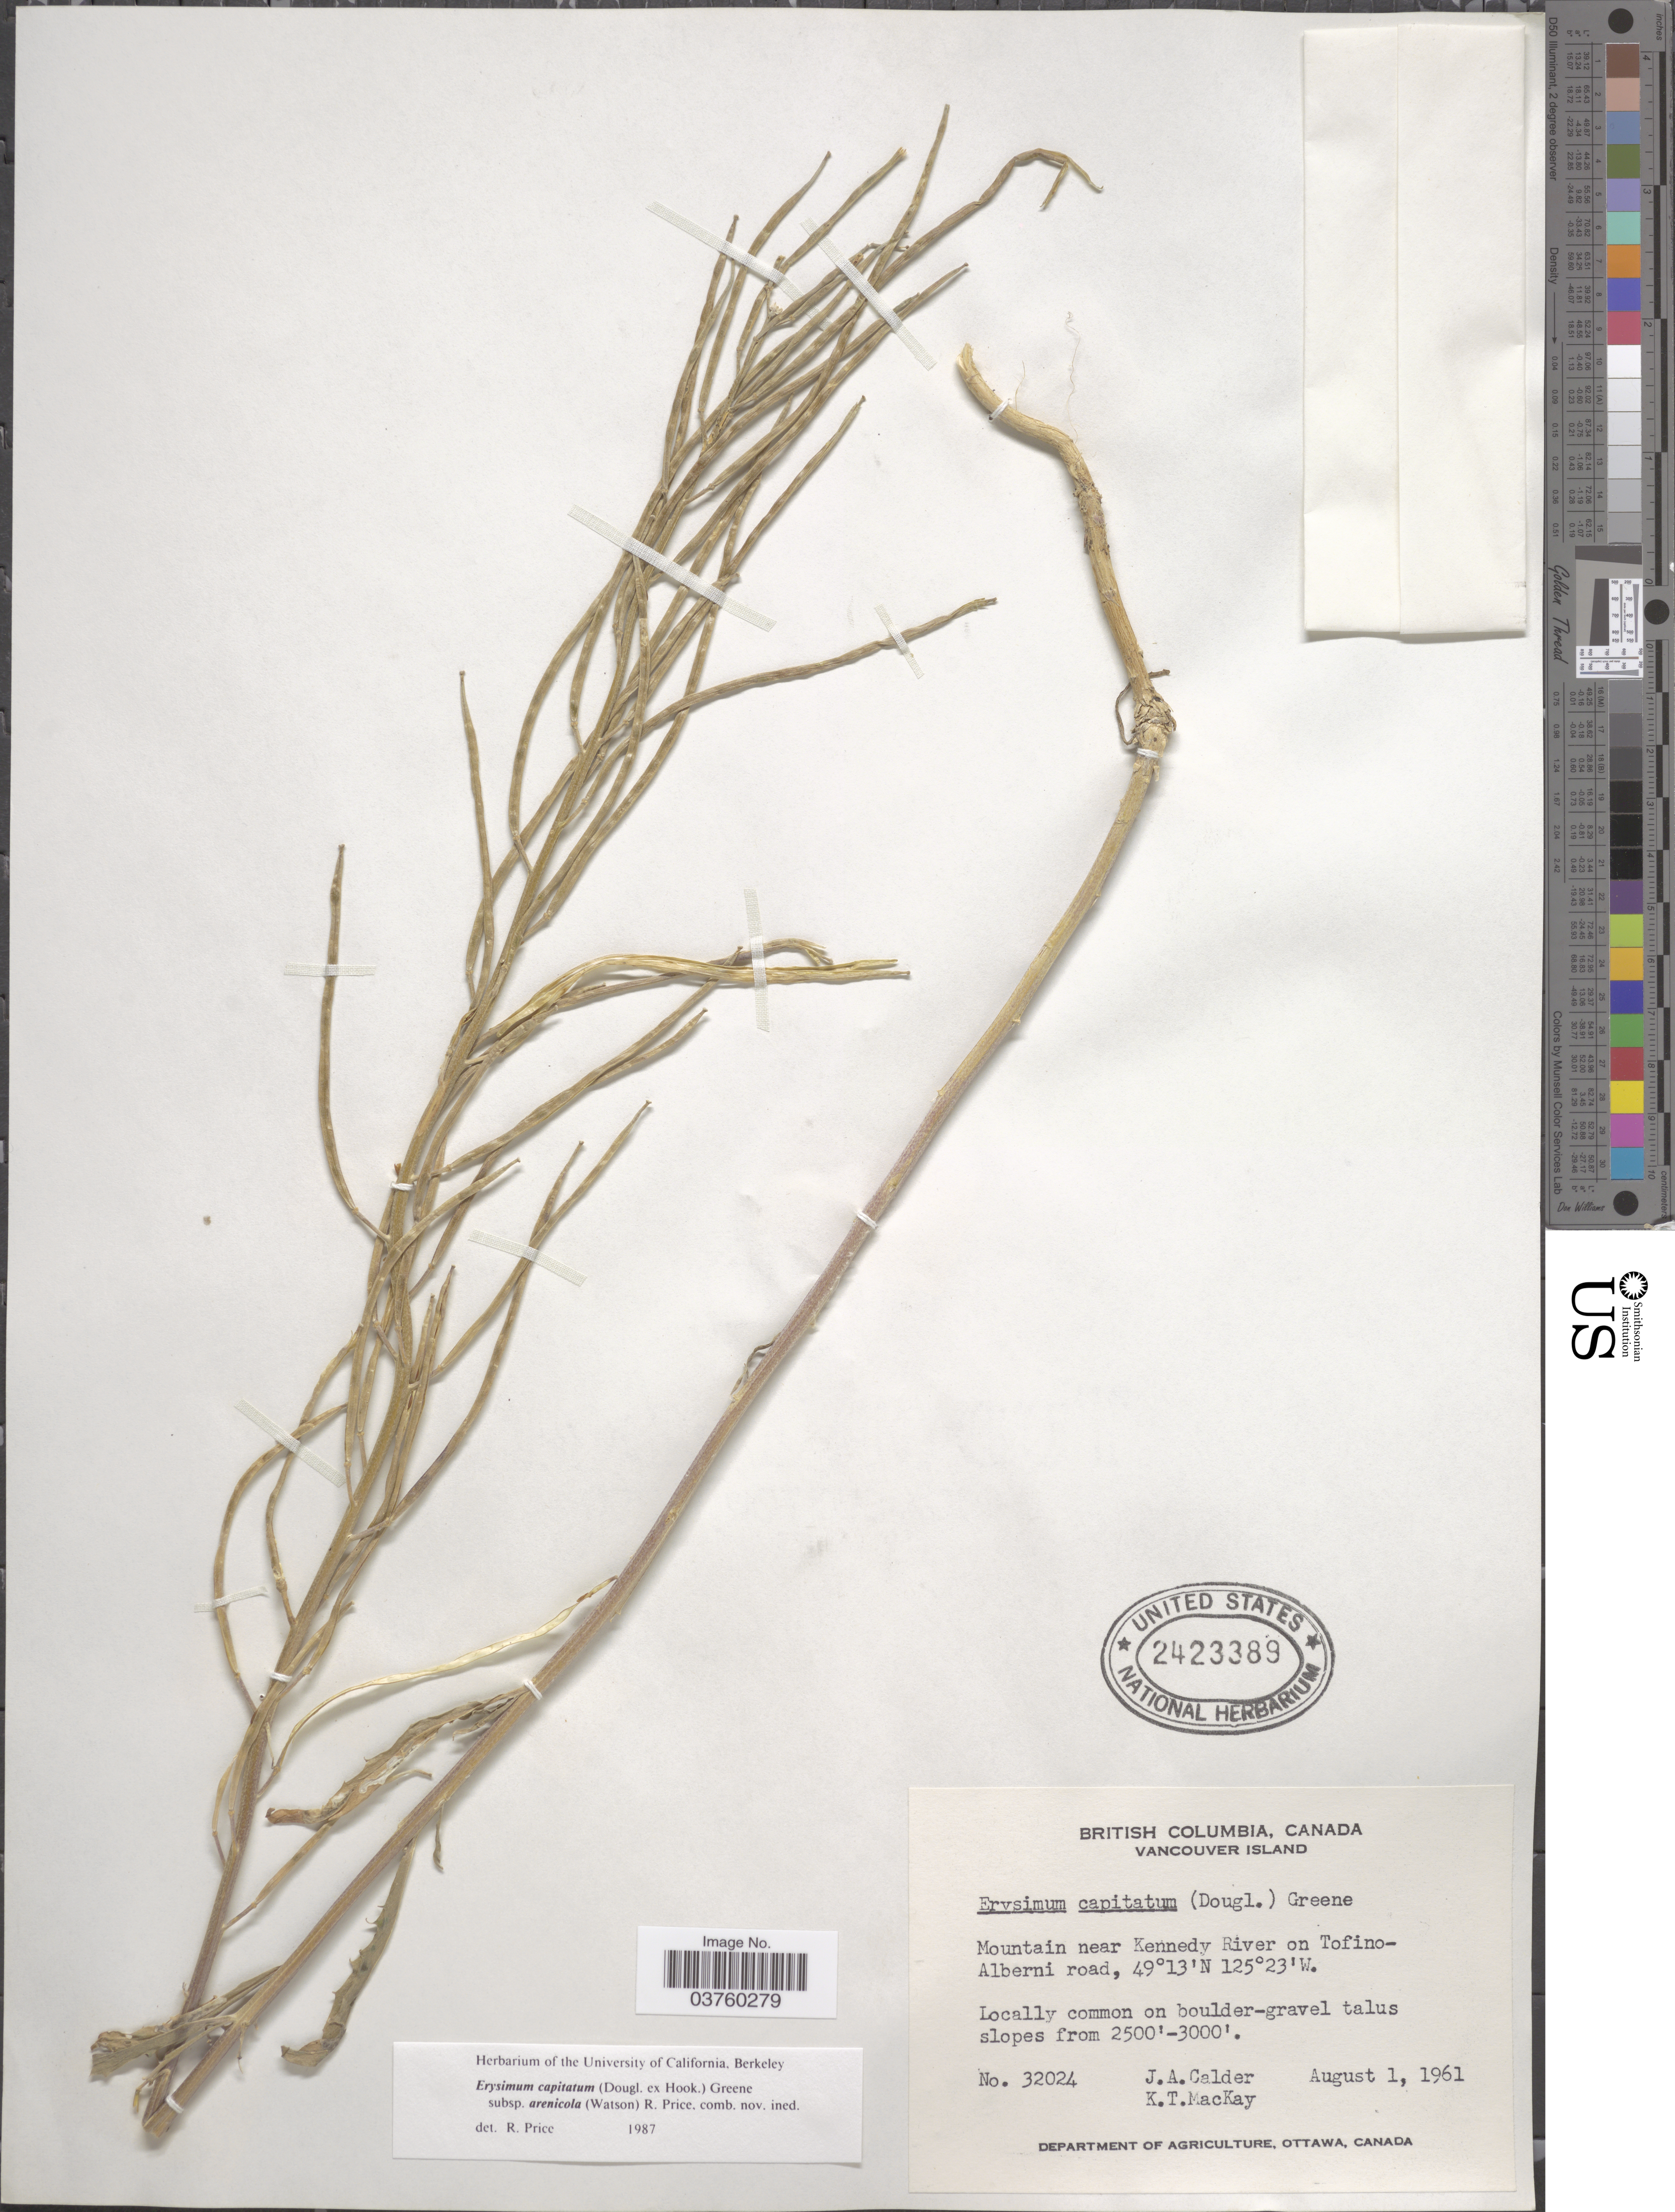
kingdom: Plantae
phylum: Tracheophyta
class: Magnoliopsida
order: Brassicales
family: Brassicaceae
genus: Erysimum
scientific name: Erysimum capitatum subsp. arenicola (S. Watson) R.A. Price, comb. nov. ined.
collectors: J. A. Calder & K. T. Mackay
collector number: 32024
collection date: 1961-08-01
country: Canada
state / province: British Columbia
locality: Vancouver Island. Mountain near Kennedy River on Tofino- Alberni Road.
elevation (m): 762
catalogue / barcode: US 2423389